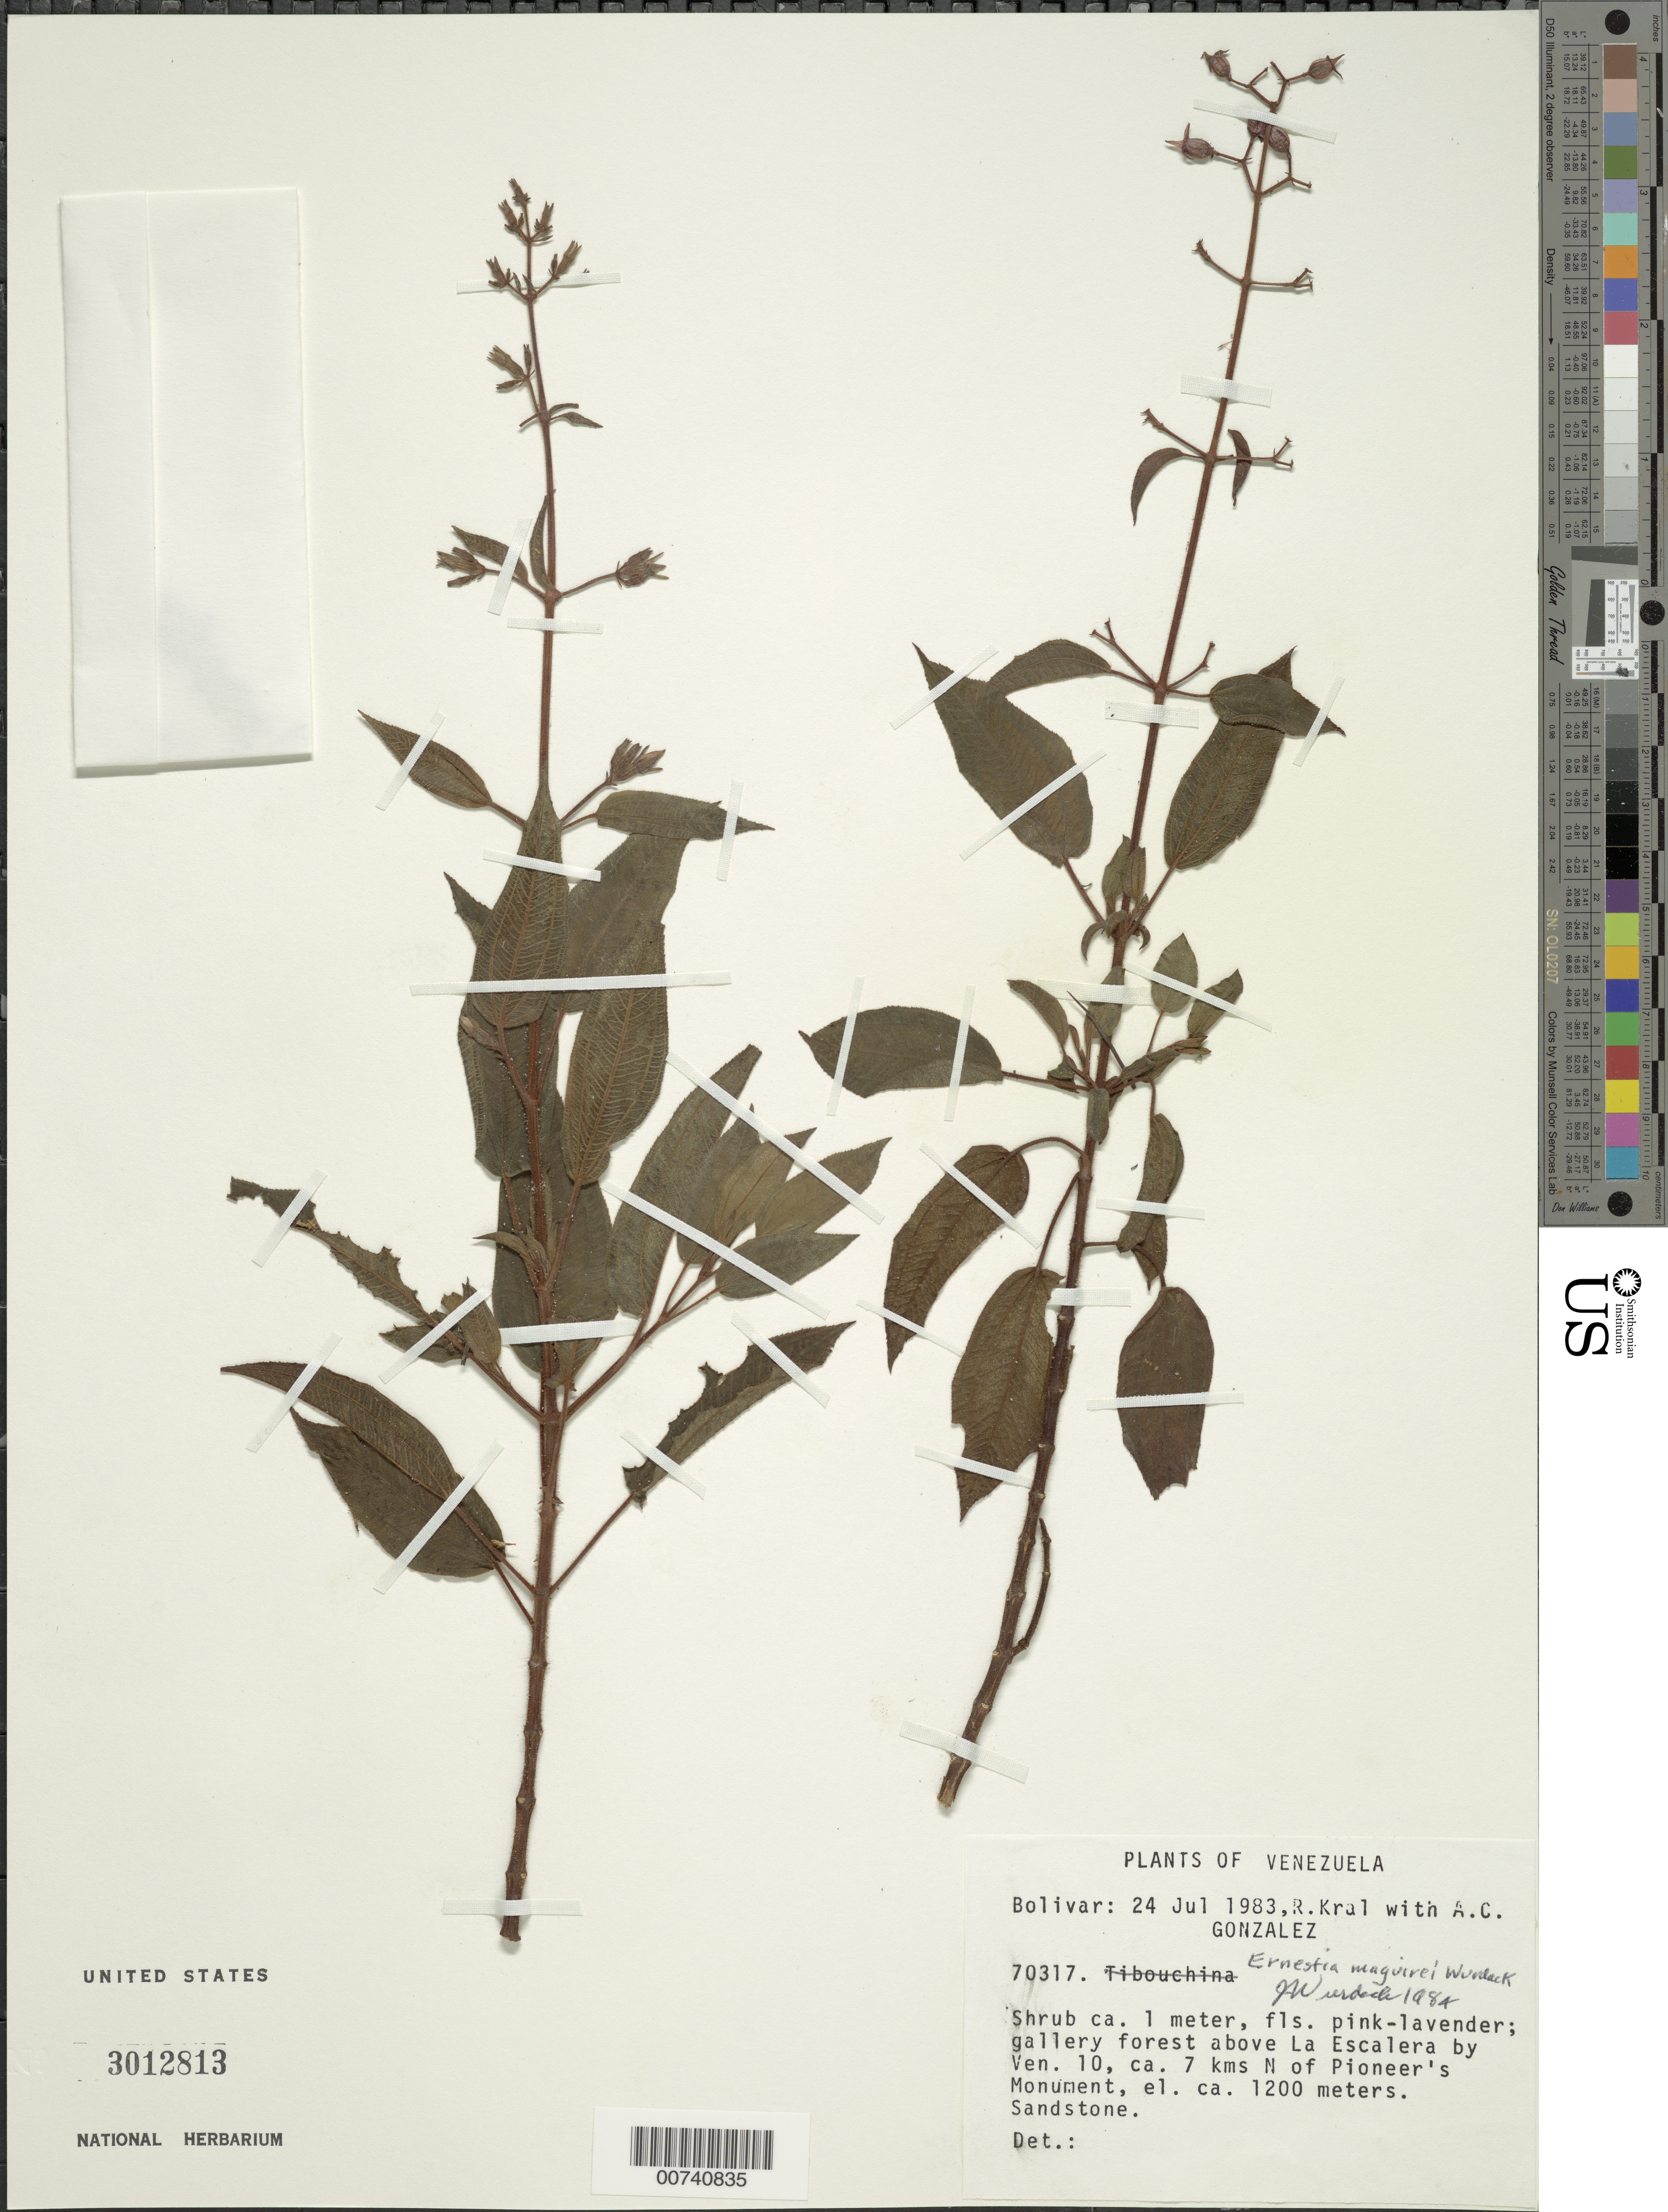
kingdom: Plantae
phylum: Tracheophyta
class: Magnoliopsida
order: Myrtales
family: Melastomataceae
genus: Ernestia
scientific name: Ernestia maguirei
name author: Wurdack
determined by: Wurdack, John J., (US), US (UNITED STATES)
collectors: R. Kral & A. C. González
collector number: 70317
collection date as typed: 24-Jul-83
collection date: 1983-07-24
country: Venezuela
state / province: Bolívar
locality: Gran Sabana, La Escalera, summit, Ven. 10, ca. 7 km N of Pioneer's Monument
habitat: Gallery forest, sandstone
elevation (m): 1200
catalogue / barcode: US 3012813